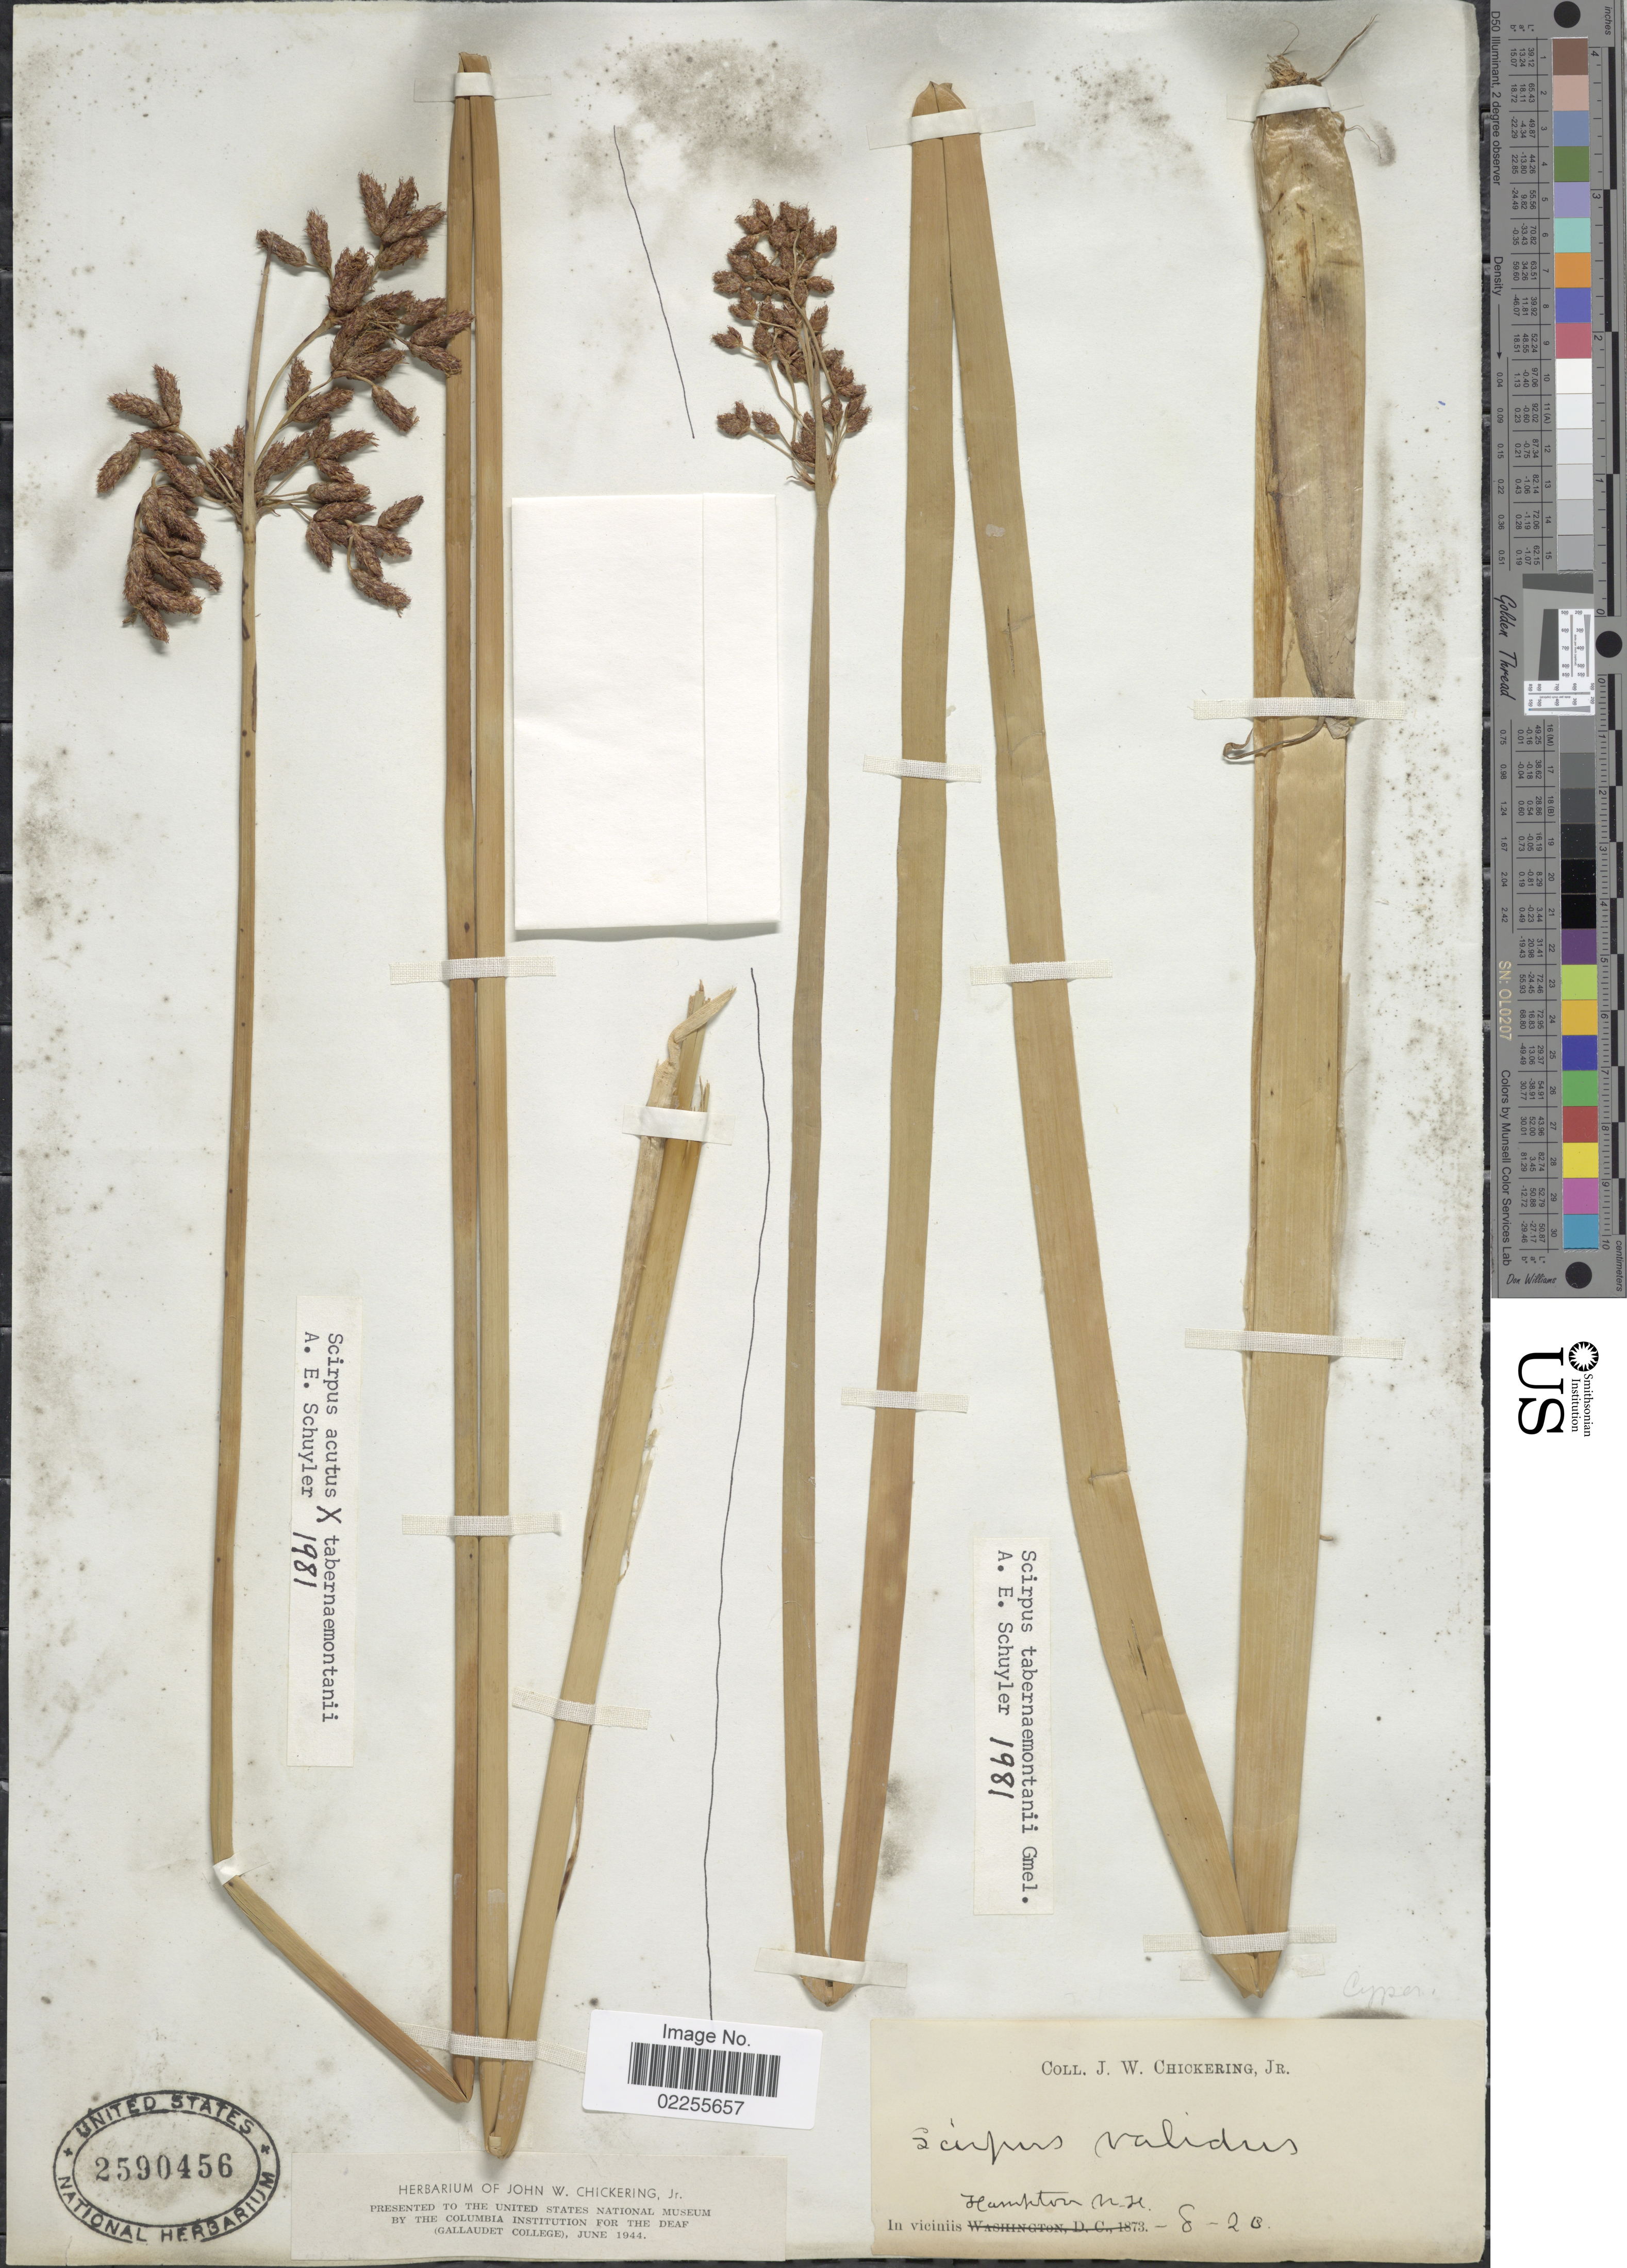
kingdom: Plantae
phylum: Tracheophyta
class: Liliopsida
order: Poales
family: Cyperaceae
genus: Schoenoplectus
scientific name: Schoenoplectus tabernaemontani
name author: (C.C. Gmel.) Palla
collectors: J. W. Chickering Jr.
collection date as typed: Transcribed d/m/y: /8/20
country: United States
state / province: New Hampshire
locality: In viciniis Hampton.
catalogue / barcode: US 2590456